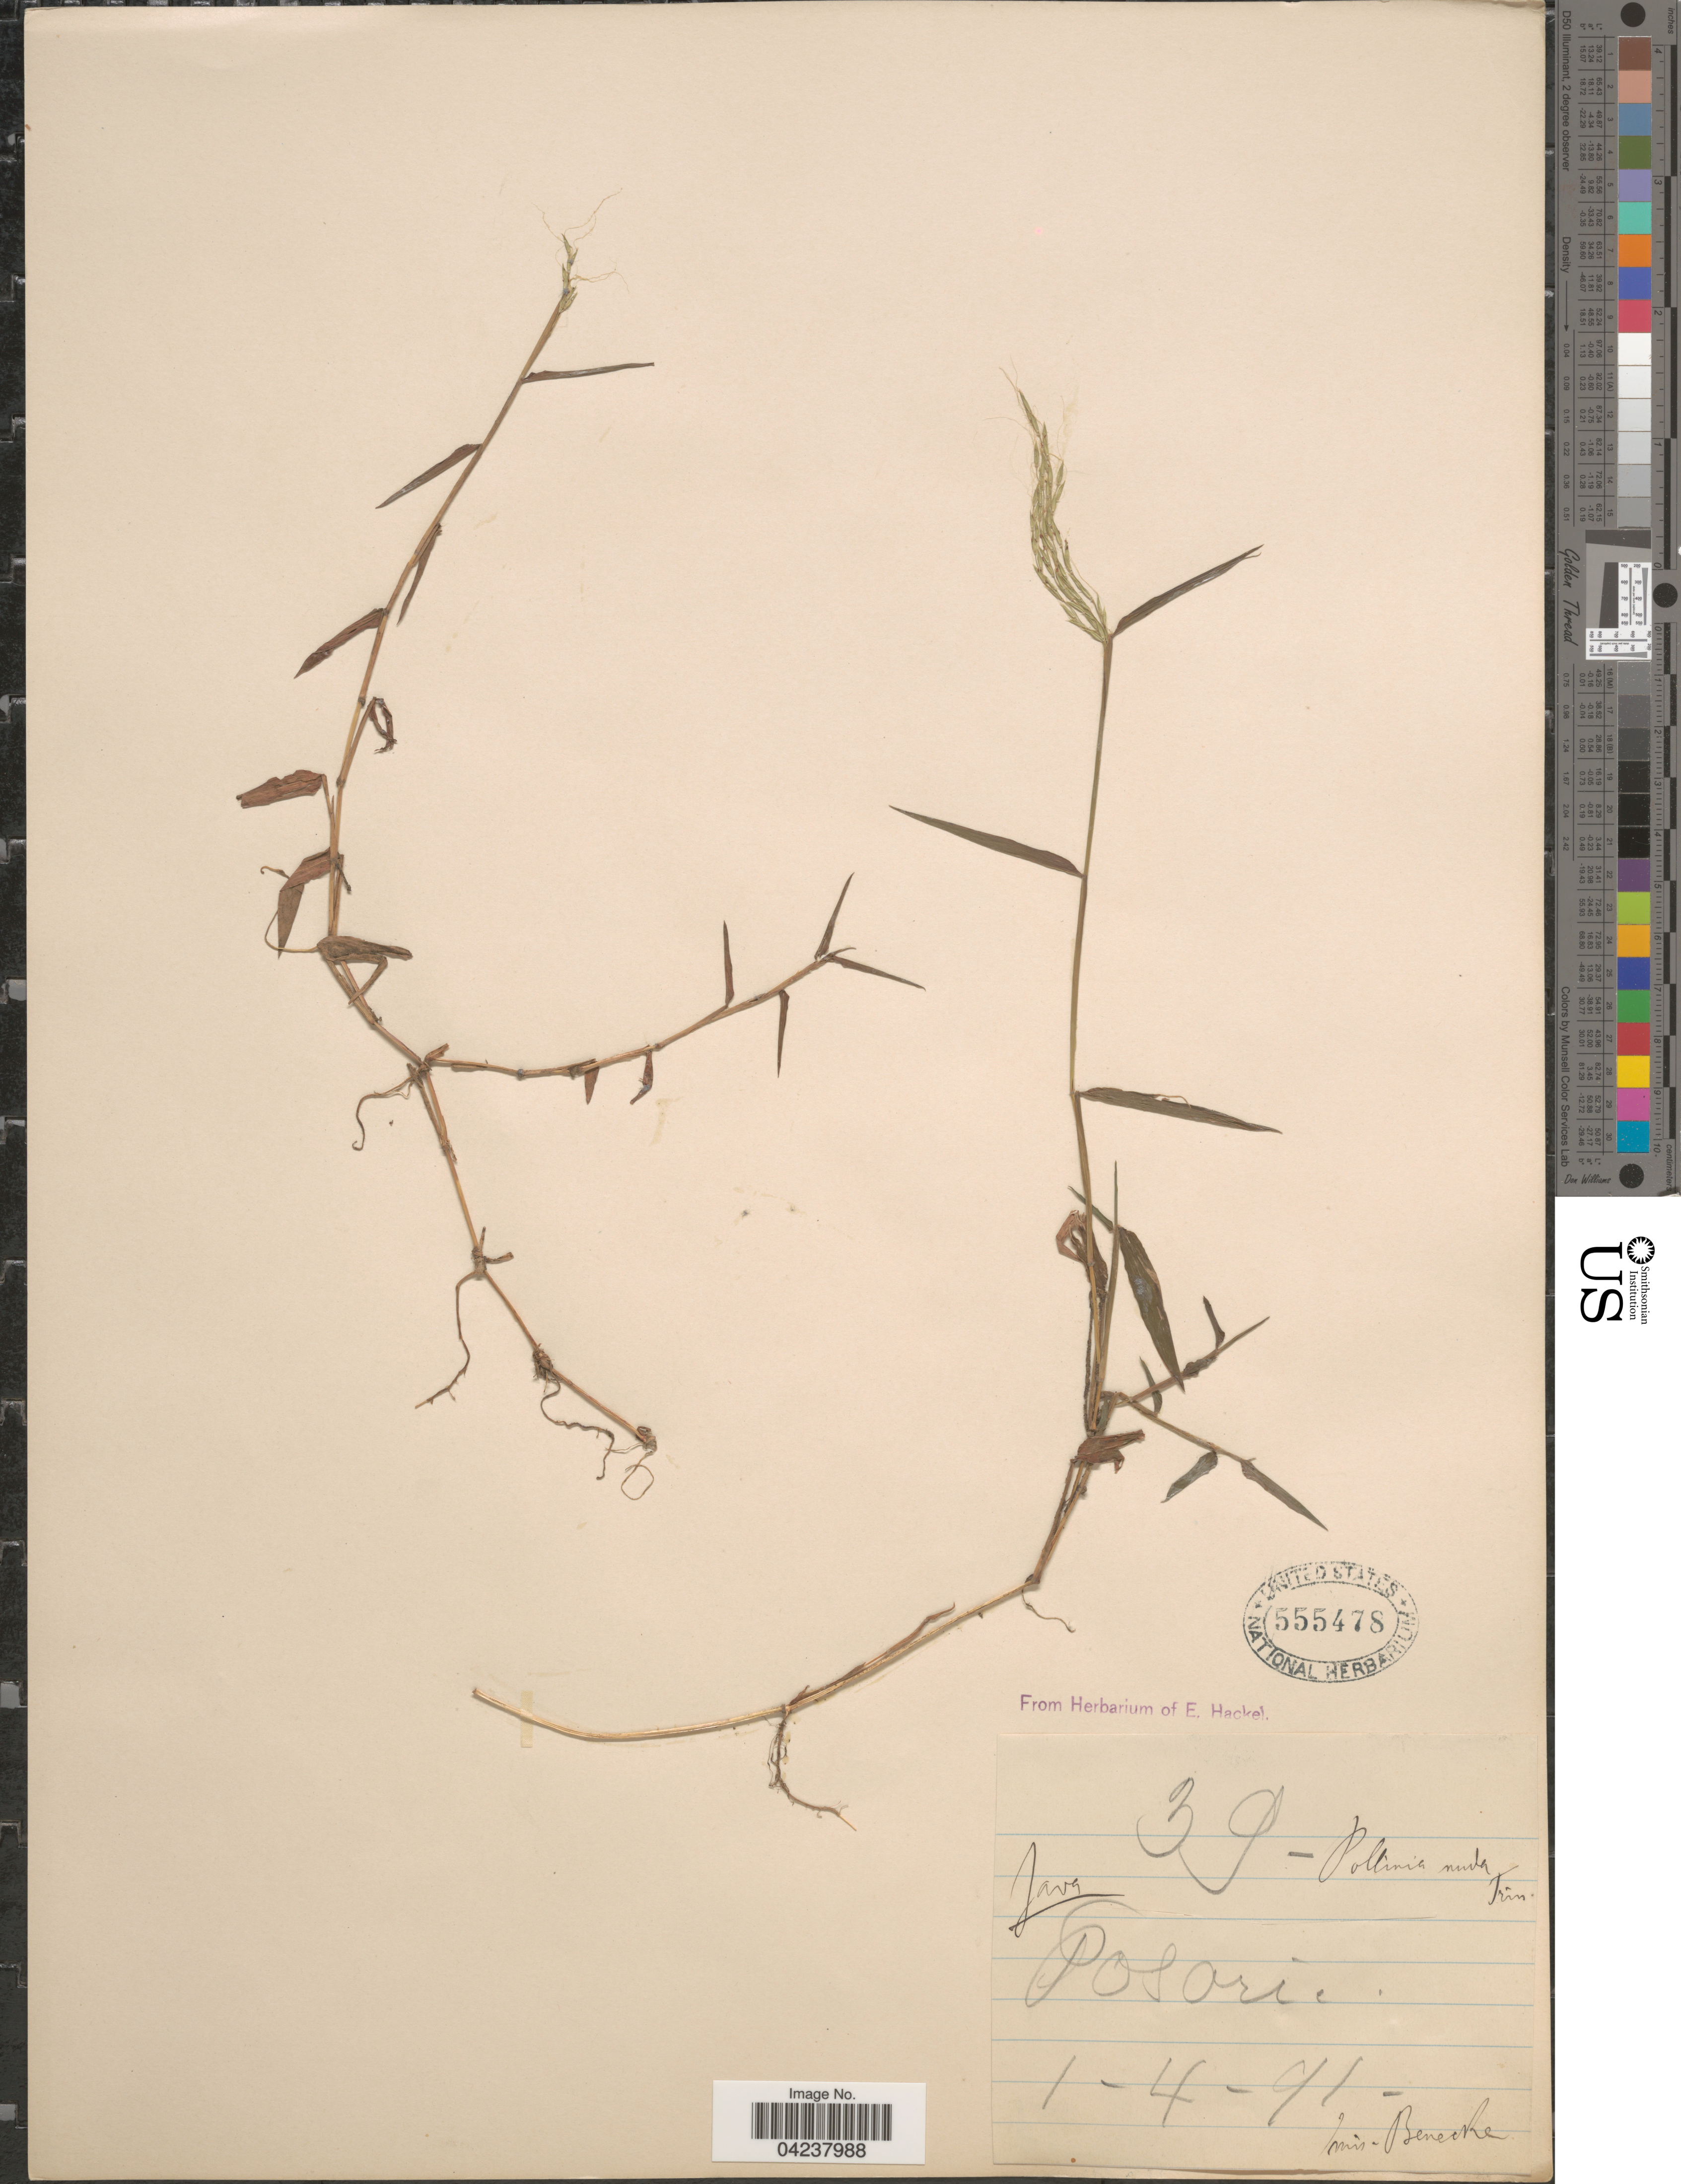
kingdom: Plantae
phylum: Tracheophyta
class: Liliopsida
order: Poales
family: Poaceae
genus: Microstegium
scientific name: Microstegium nudum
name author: (Trin.) A. Camus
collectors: Benecke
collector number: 39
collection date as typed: Transcribed d/m/y: 1/4/91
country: Indonesia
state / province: Java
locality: Posarie.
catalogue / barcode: US 555478